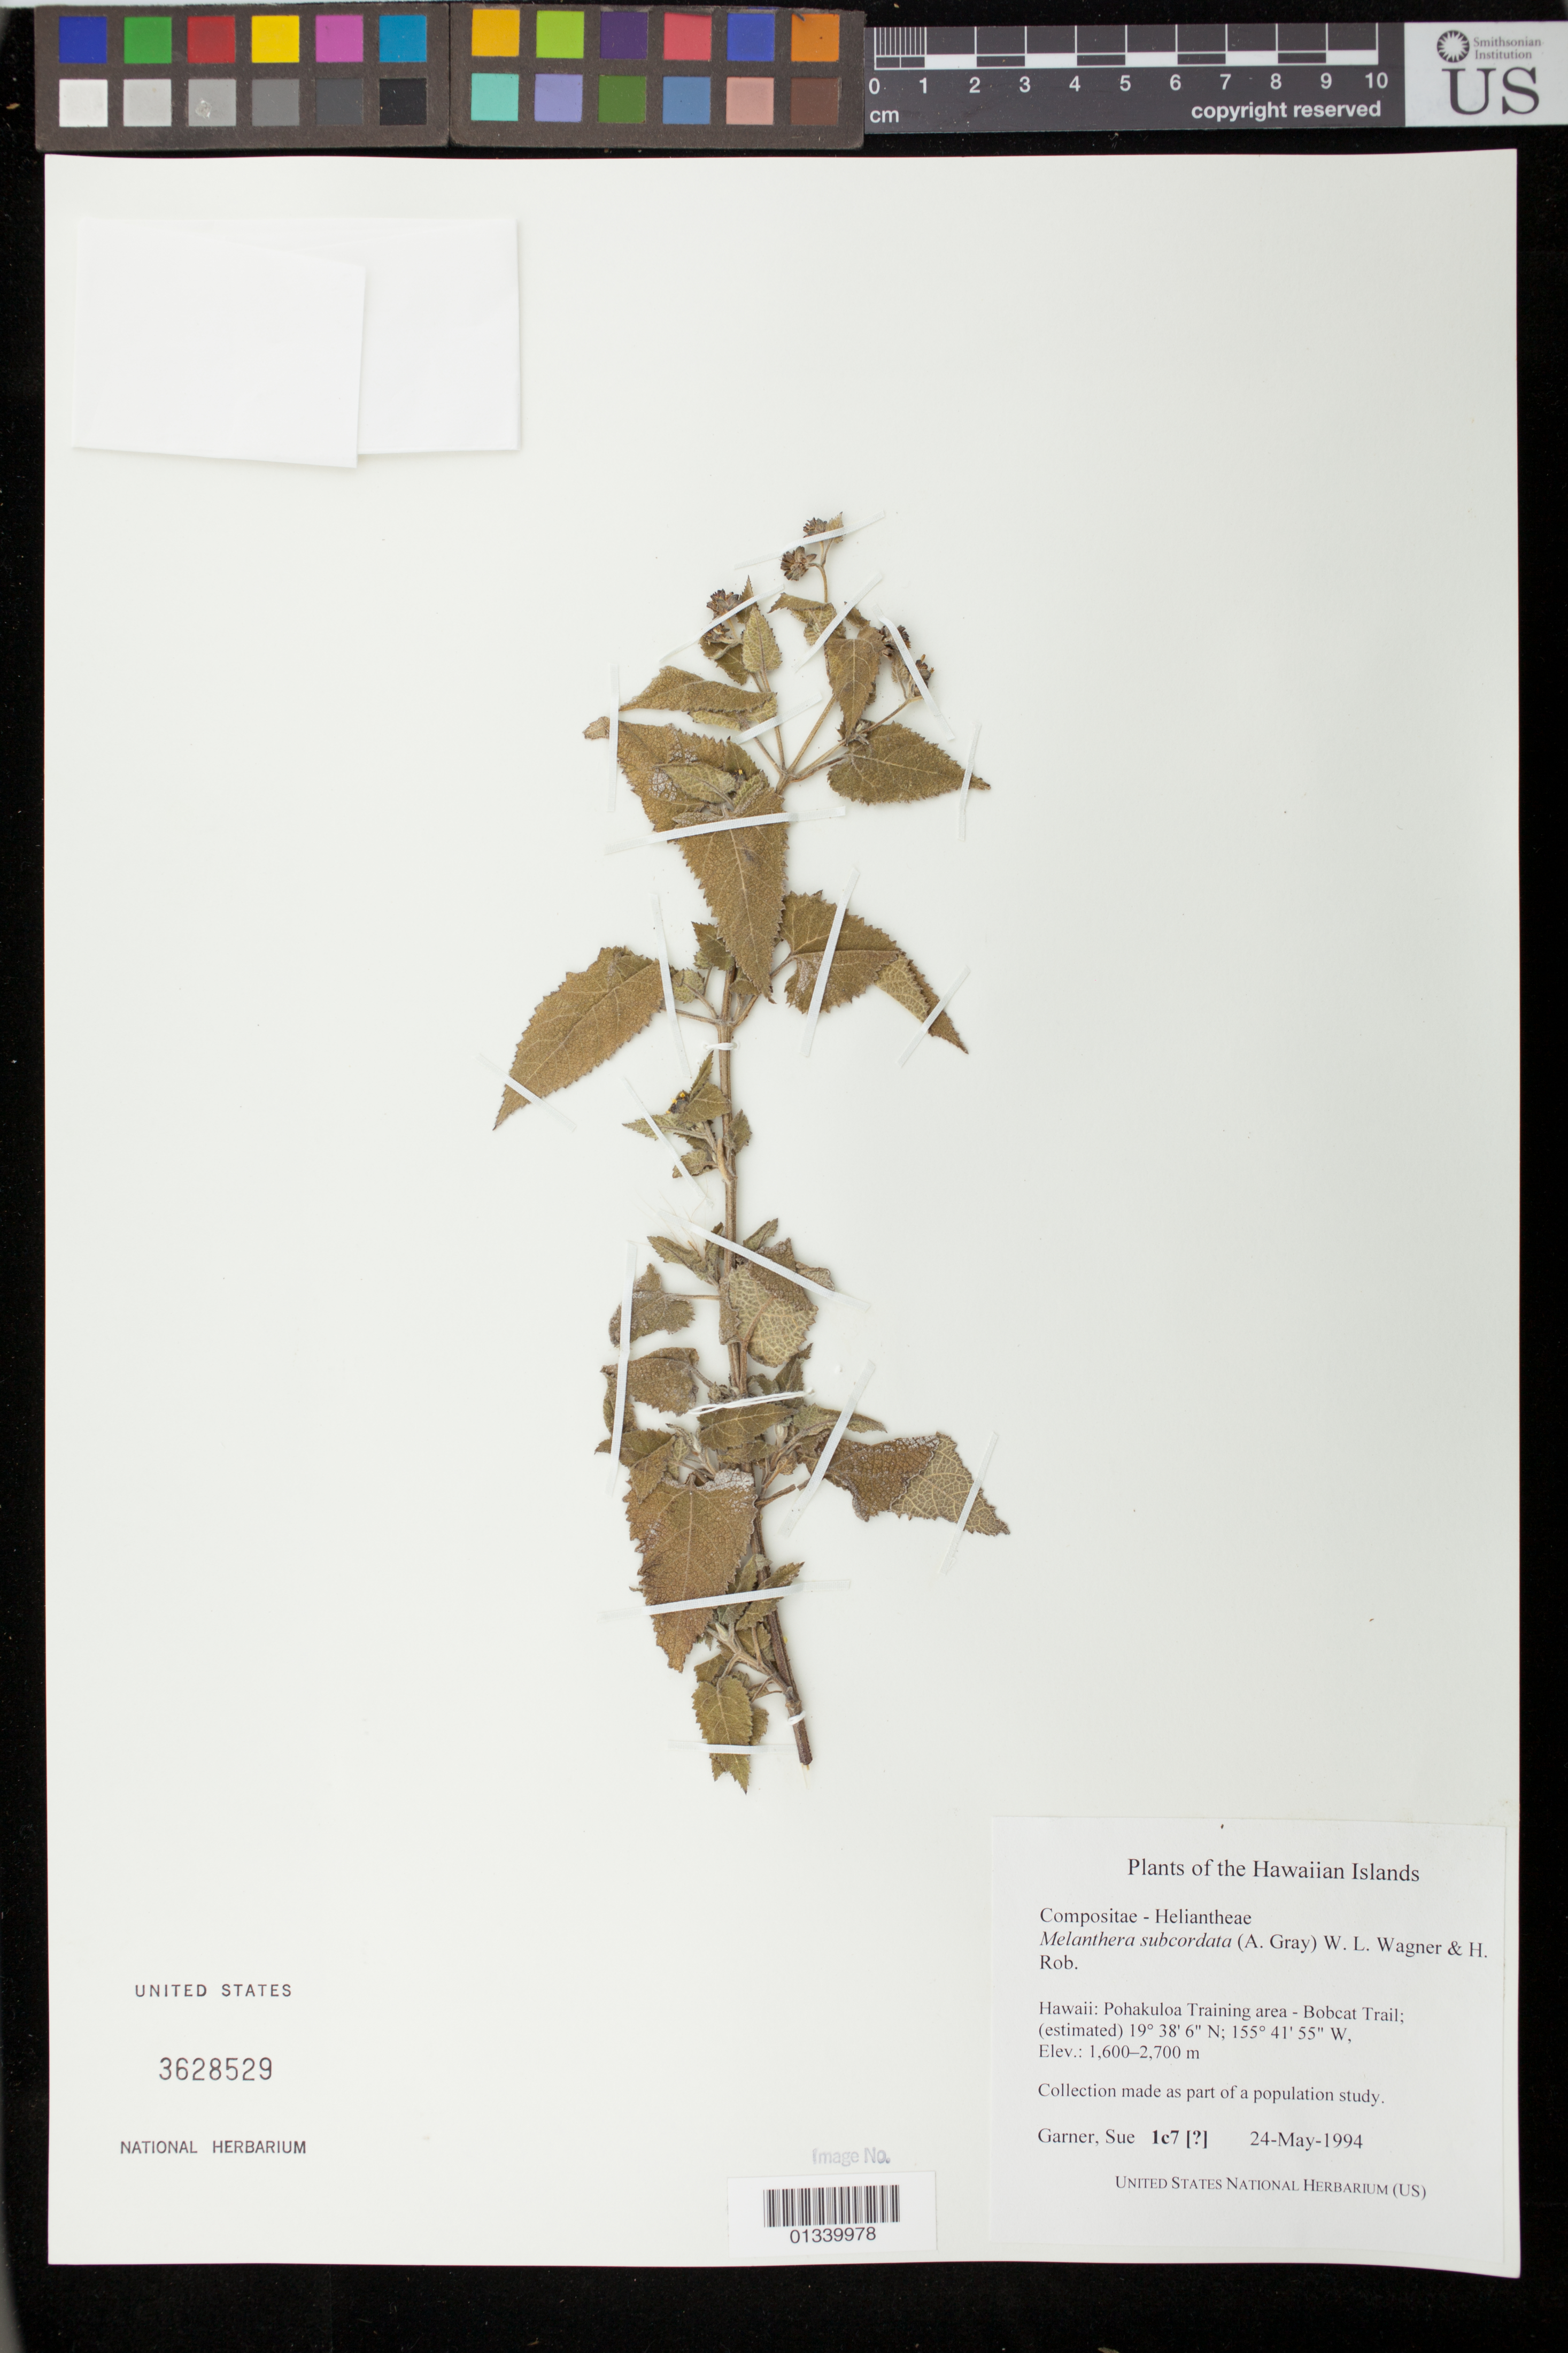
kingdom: Plantae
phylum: Tracheophyta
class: Magnoliopsida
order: Asterales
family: Asteraceae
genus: Wollastonia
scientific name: Wollastonia subcordata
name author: (A. Gray) Orchard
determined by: Wagner, W. L., (BOT), Smithsonian Institution - National Museum of Natural History (UNITED STATES)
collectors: S. Garner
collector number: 1c7 [?]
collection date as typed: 24 May 1994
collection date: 1994-05-24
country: United States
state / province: Hawaii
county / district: Hawaii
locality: Pohakuloa Training area - Bobcat Trail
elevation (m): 1600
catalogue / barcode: US 3628529